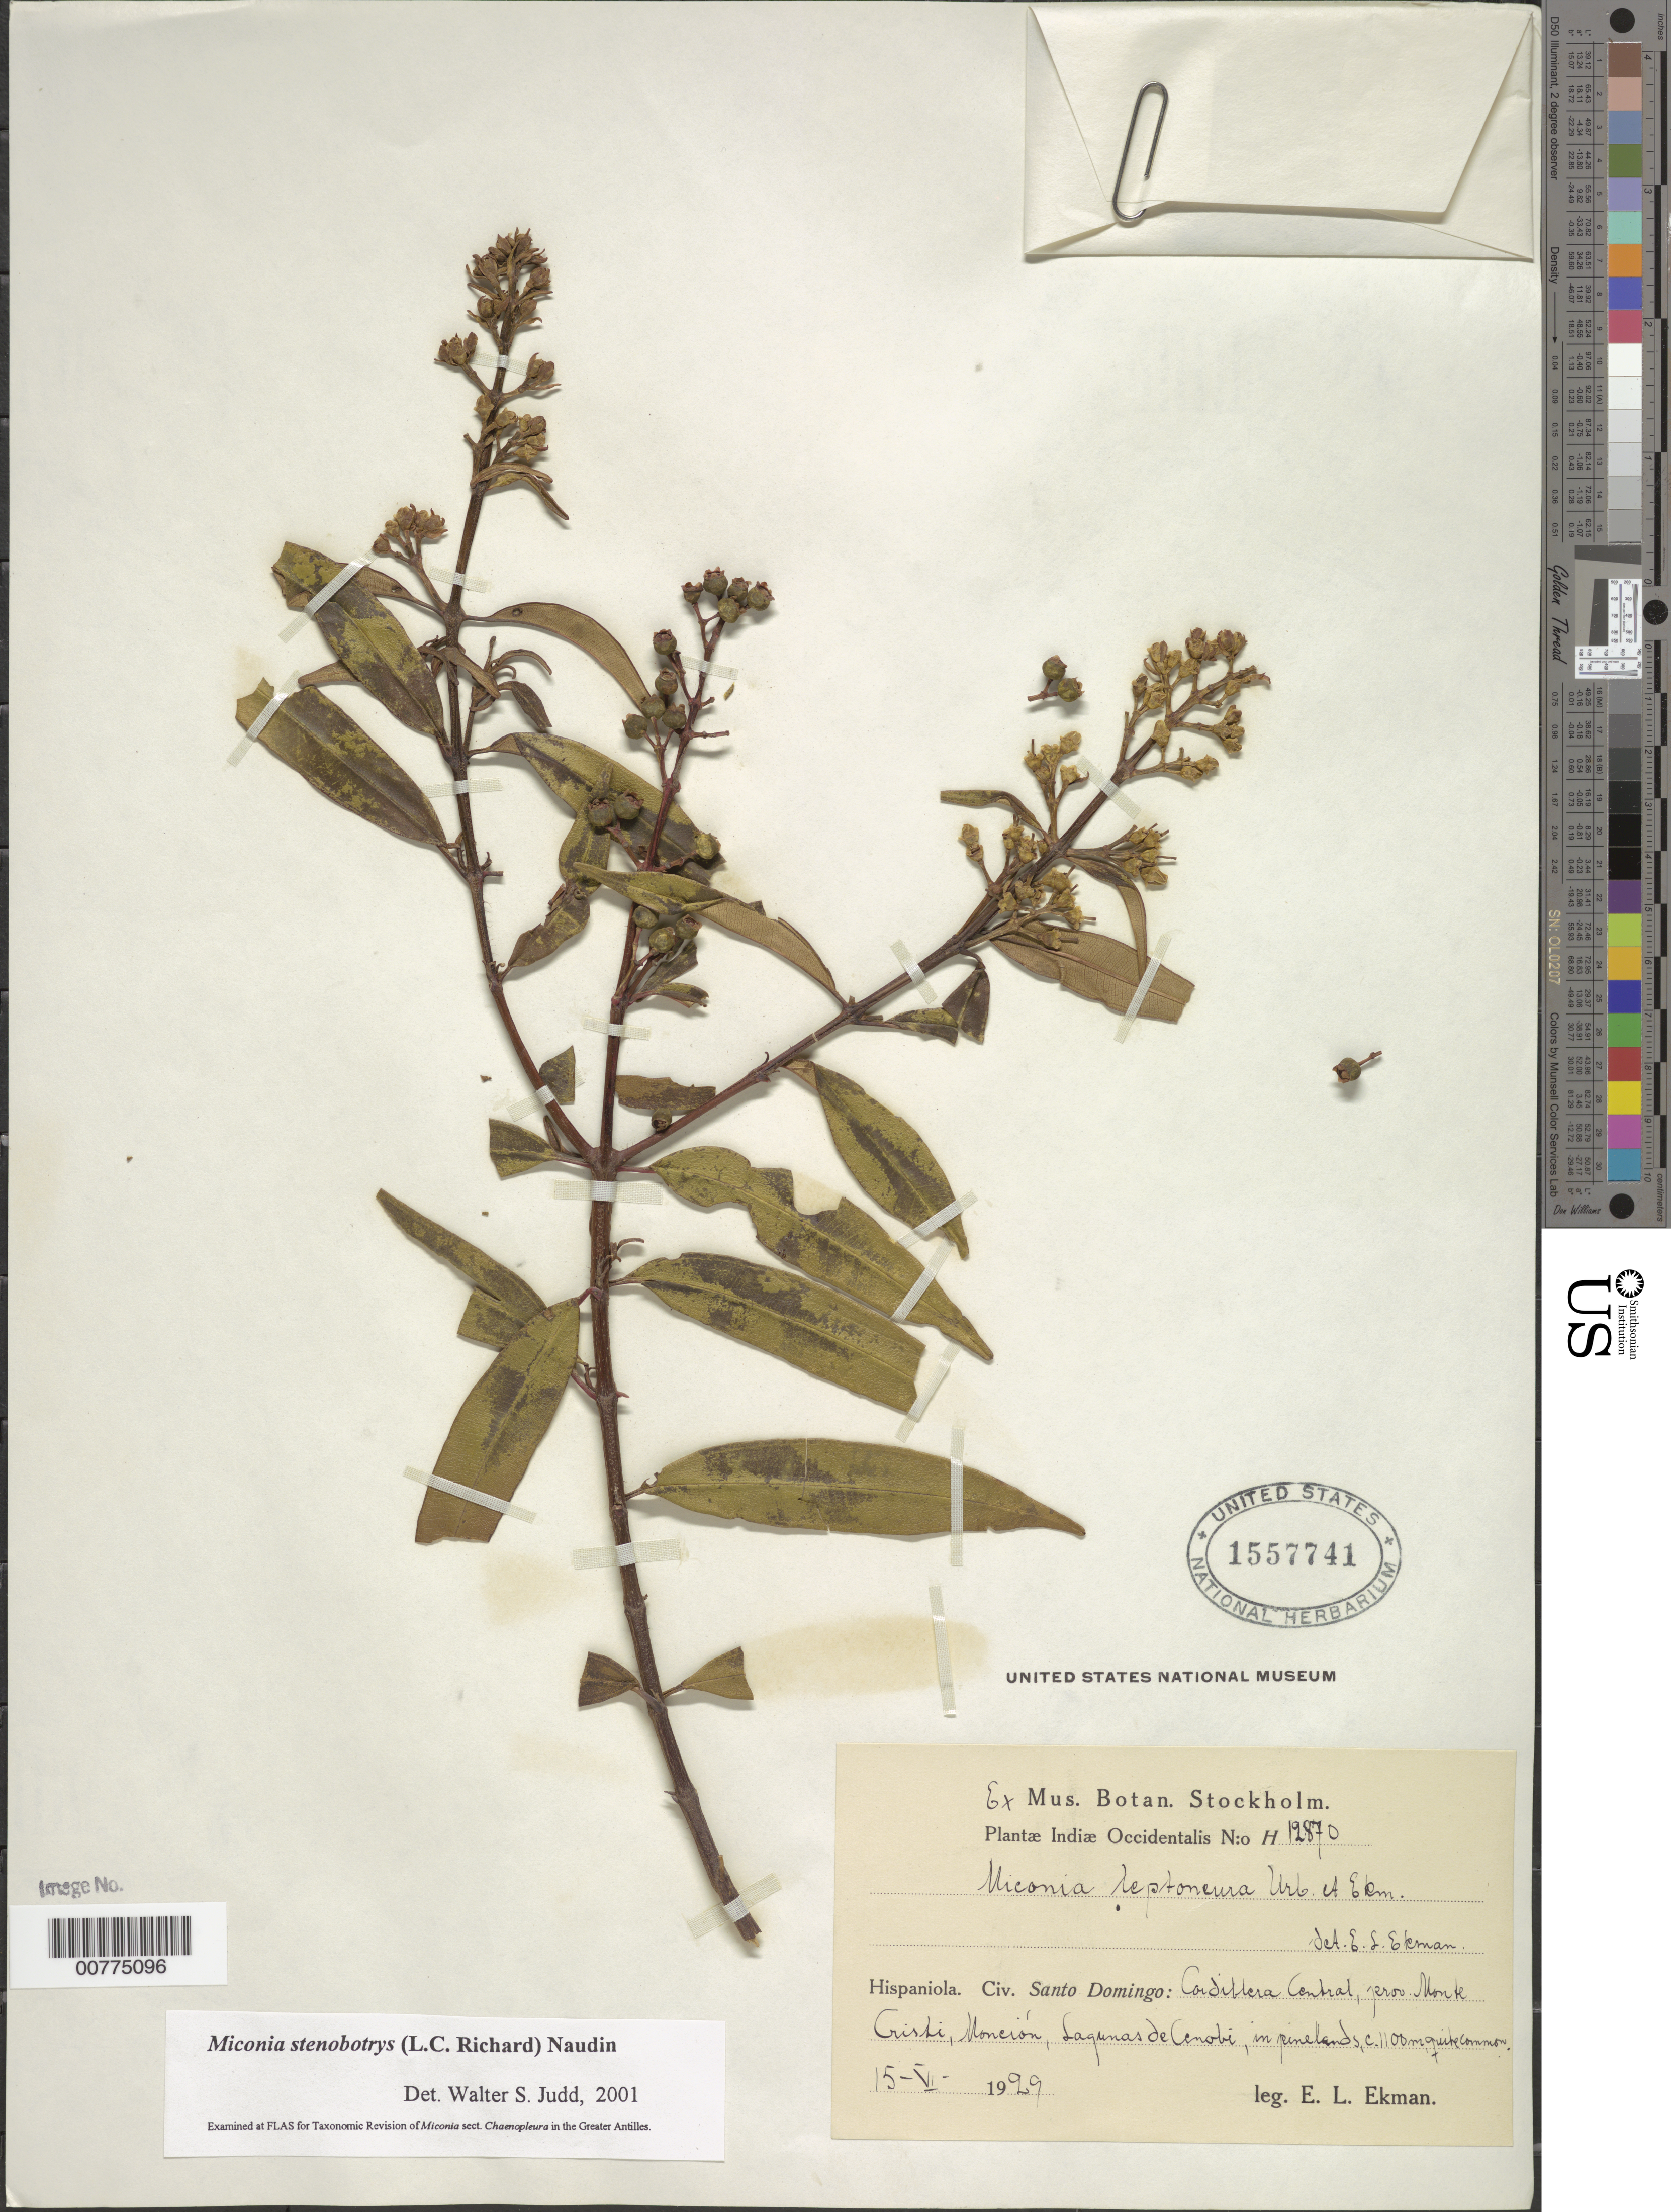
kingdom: Plantae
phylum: Tracheophyta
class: Magnoliopsida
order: Myrtales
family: Melastomataceae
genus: Miconia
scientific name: Miconia stenobotrys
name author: (Rich.) Naudin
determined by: Judd, Walter S.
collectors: E. L. Ekman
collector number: H 12870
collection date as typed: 15 Jun 1929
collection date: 1929-06-15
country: Dominican Republic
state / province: Monte Cristi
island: Hispaniola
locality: Cordillera Central, Monción, Lagunas de Cenobí.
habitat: In pinelands.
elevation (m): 1100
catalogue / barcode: US 1557741